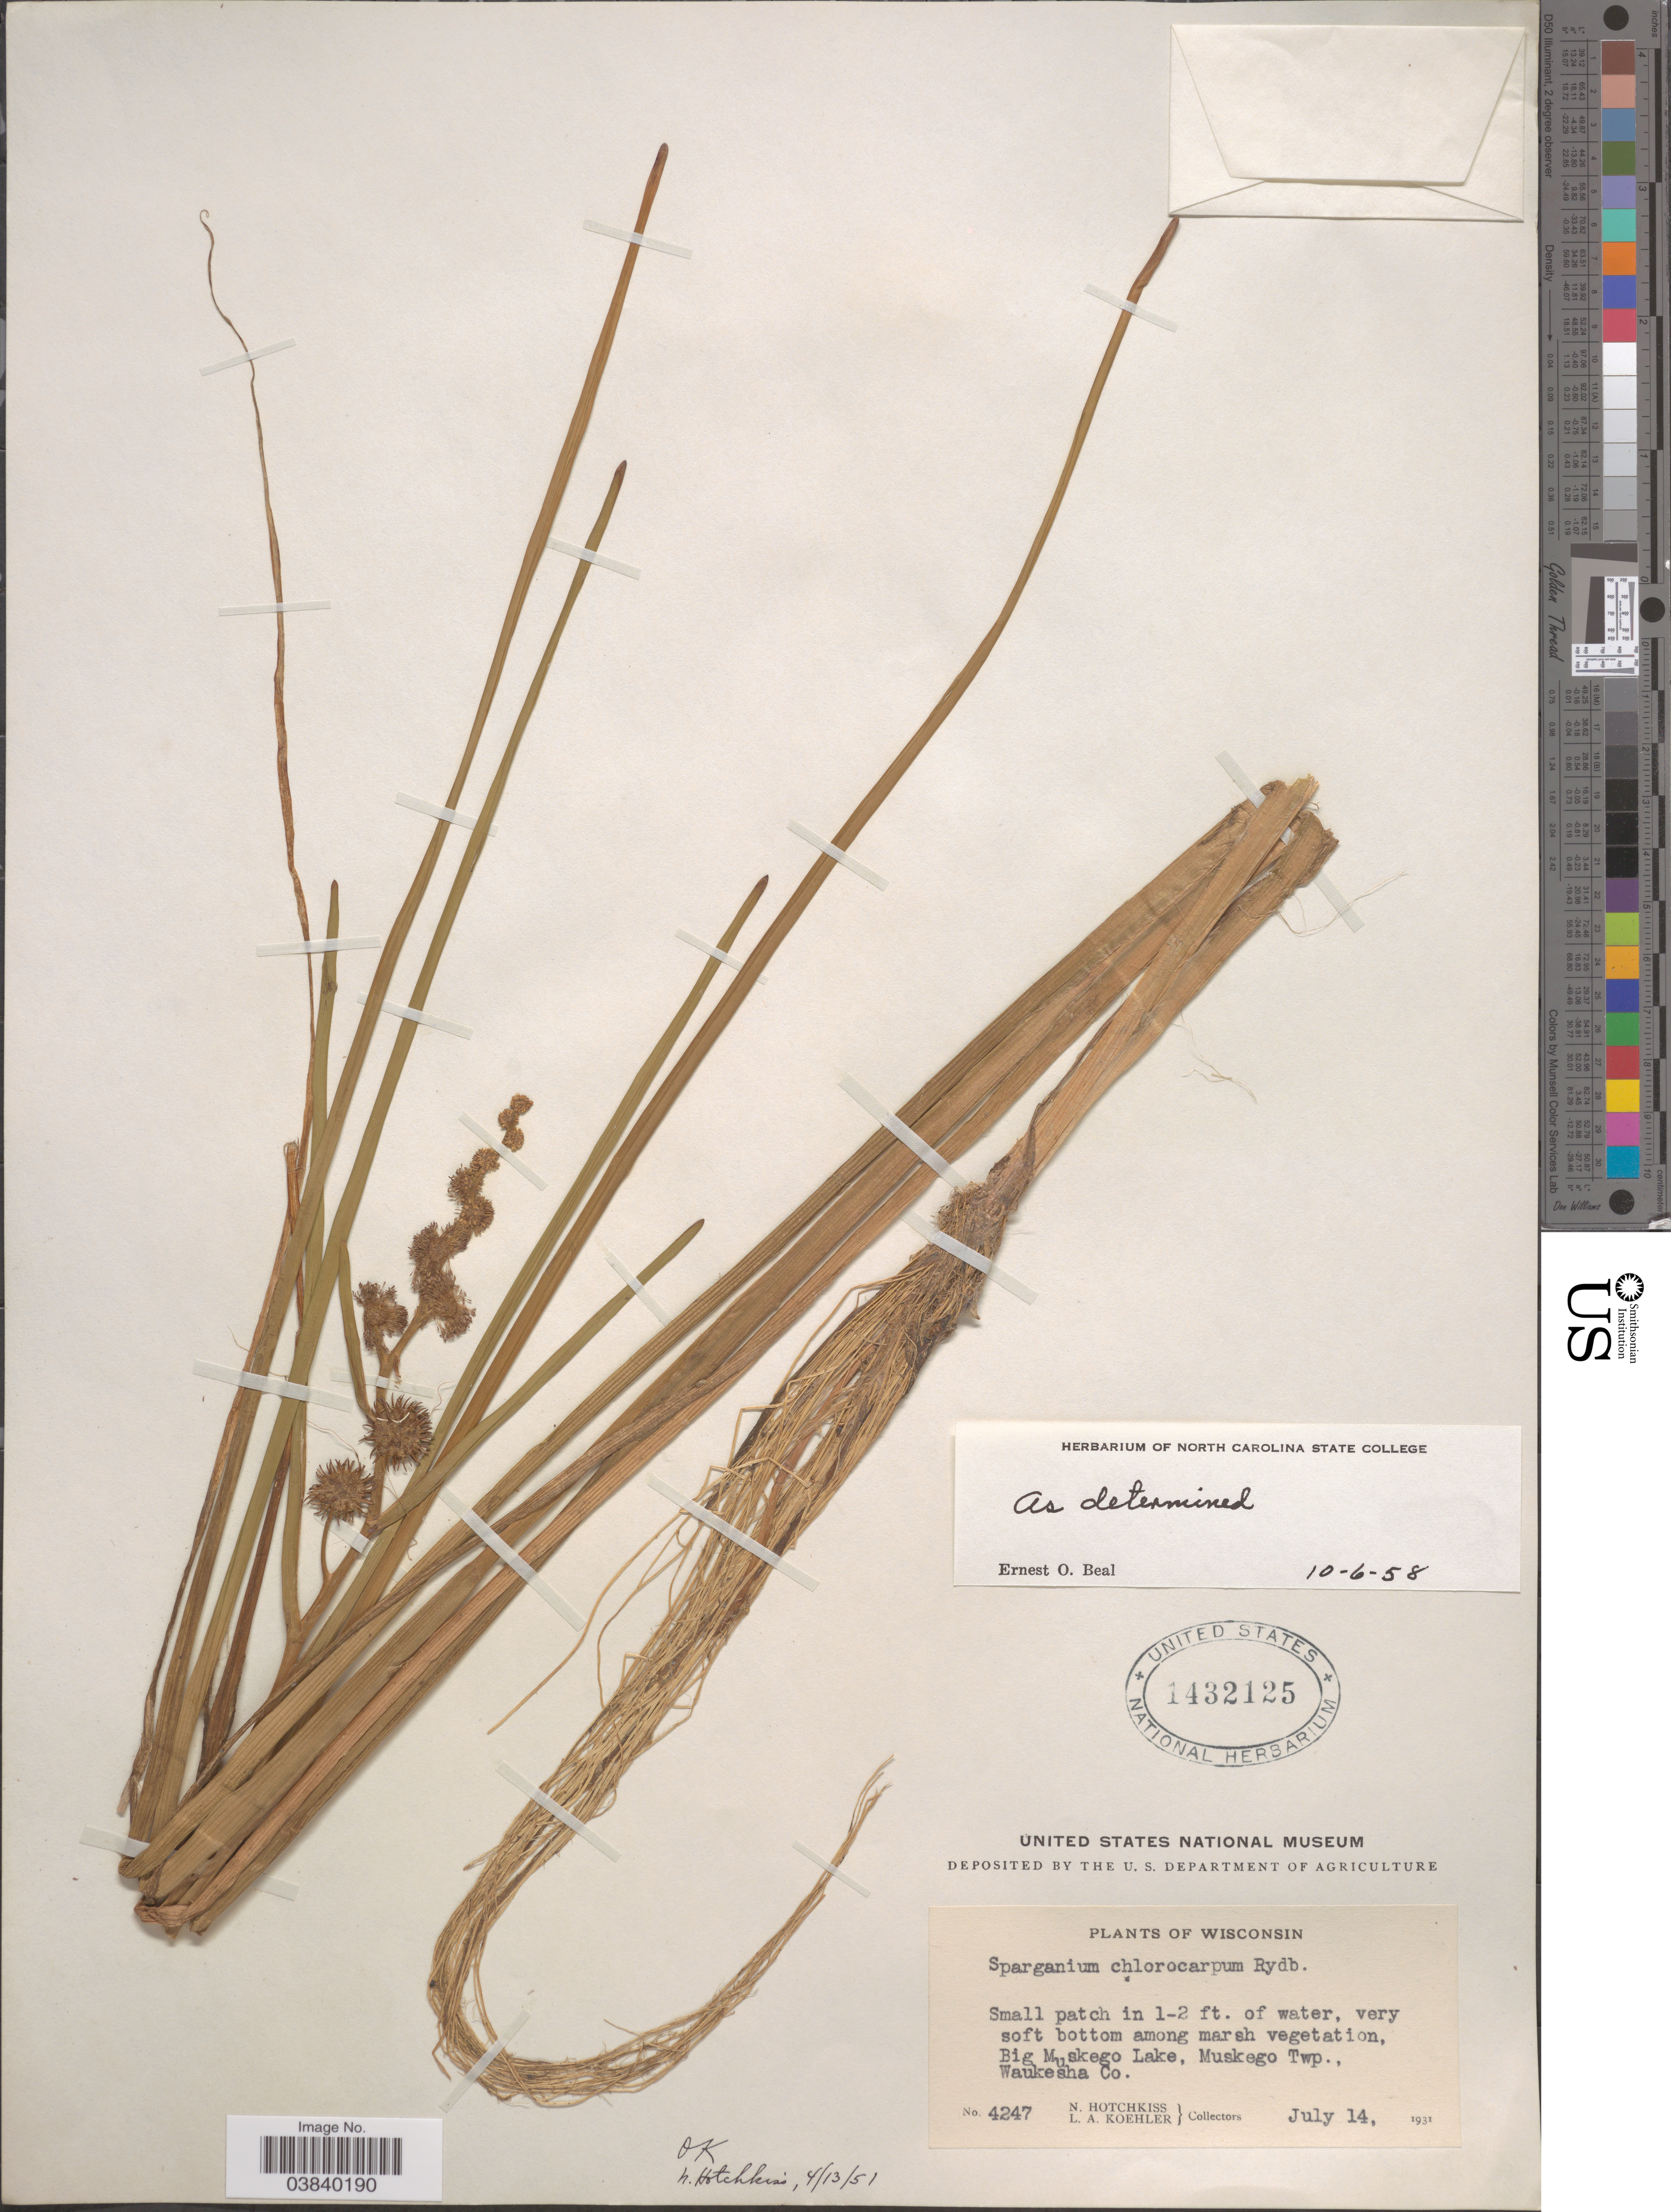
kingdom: Plantae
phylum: Tracheophyta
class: Liliopsida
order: Poales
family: Typhaceae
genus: Sparganium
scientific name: Sparganium chlorocarpum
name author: Rydb.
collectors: N. Hotchkiss & L. Koehler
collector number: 4247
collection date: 1931-07-14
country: United States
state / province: Wisconsin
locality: Big Muskego Lake, Muskego Twp., Waukesha Co.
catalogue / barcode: US 1432125